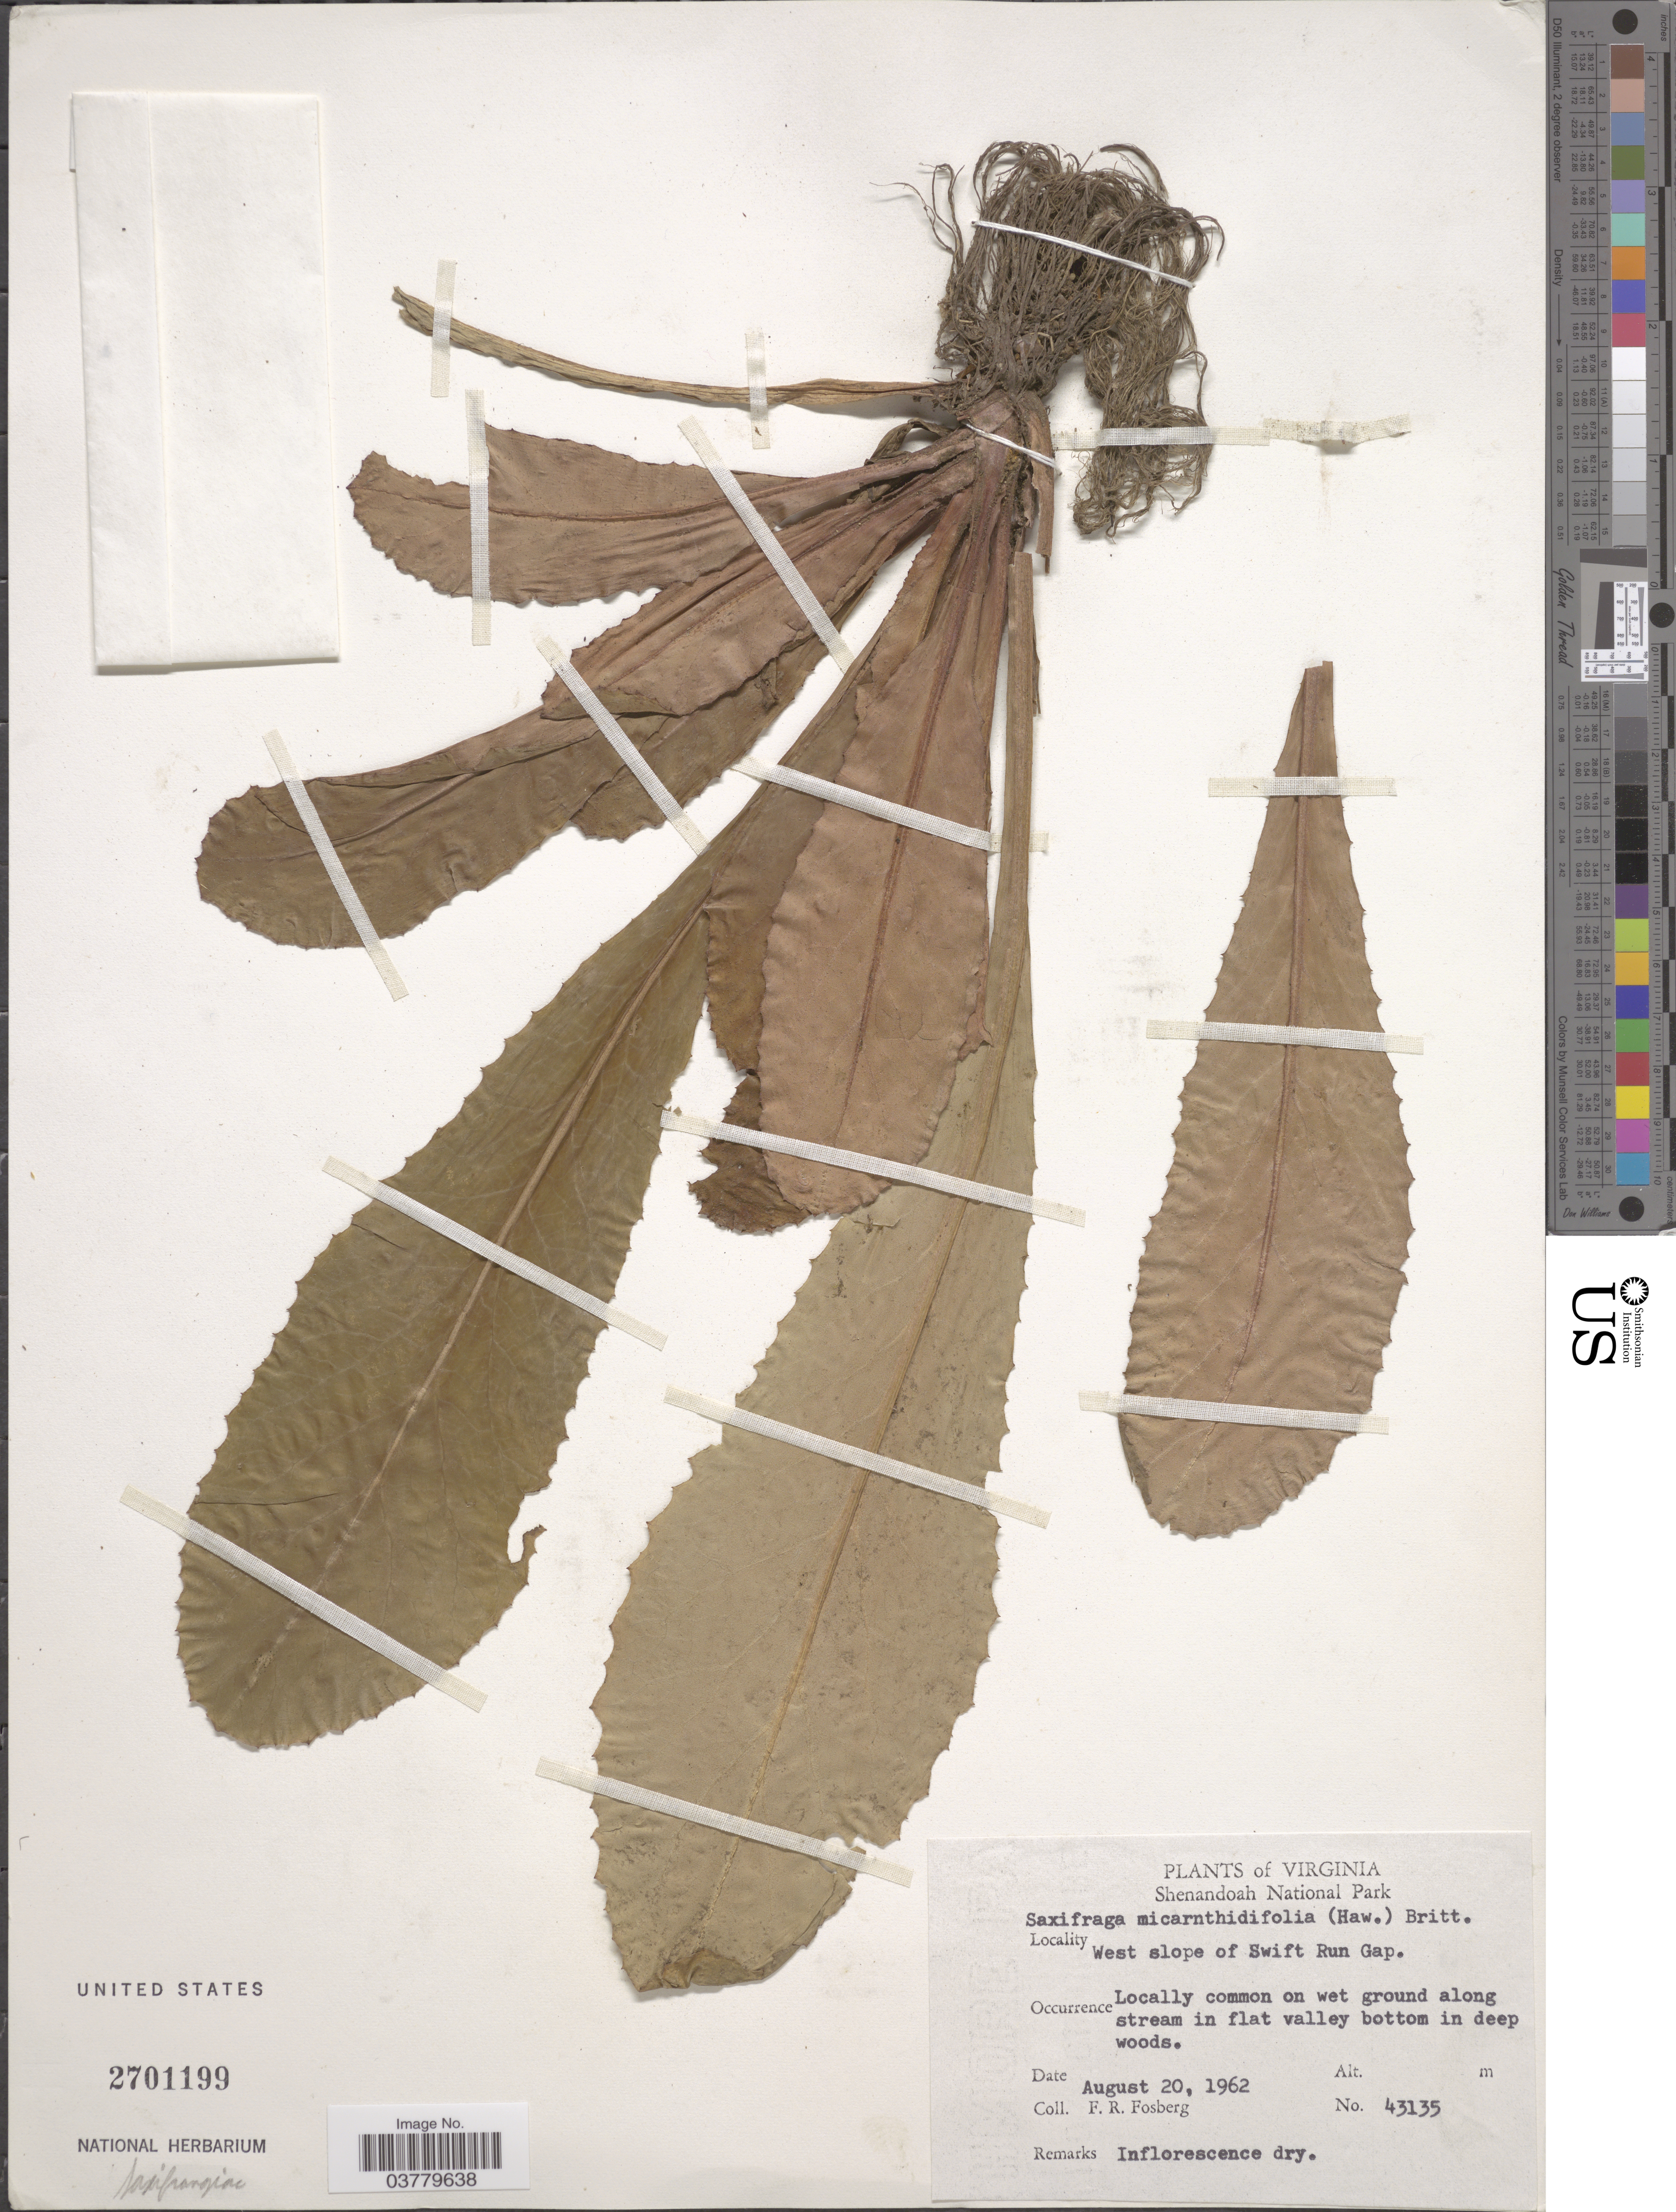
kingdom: Plantae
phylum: Tracheophyta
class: Magnoliopsida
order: Saxifragales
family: Saxifragaceae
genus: Micranthes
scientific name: Micranthes micranthidifolia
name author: (Haw.) Small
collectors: F. R. Fosberg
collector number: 43135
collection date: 1962-08-20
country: United States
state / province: Virginia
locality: Shenandoah National Park. West slope of Swift Run Gap.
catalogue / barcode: US 2701199